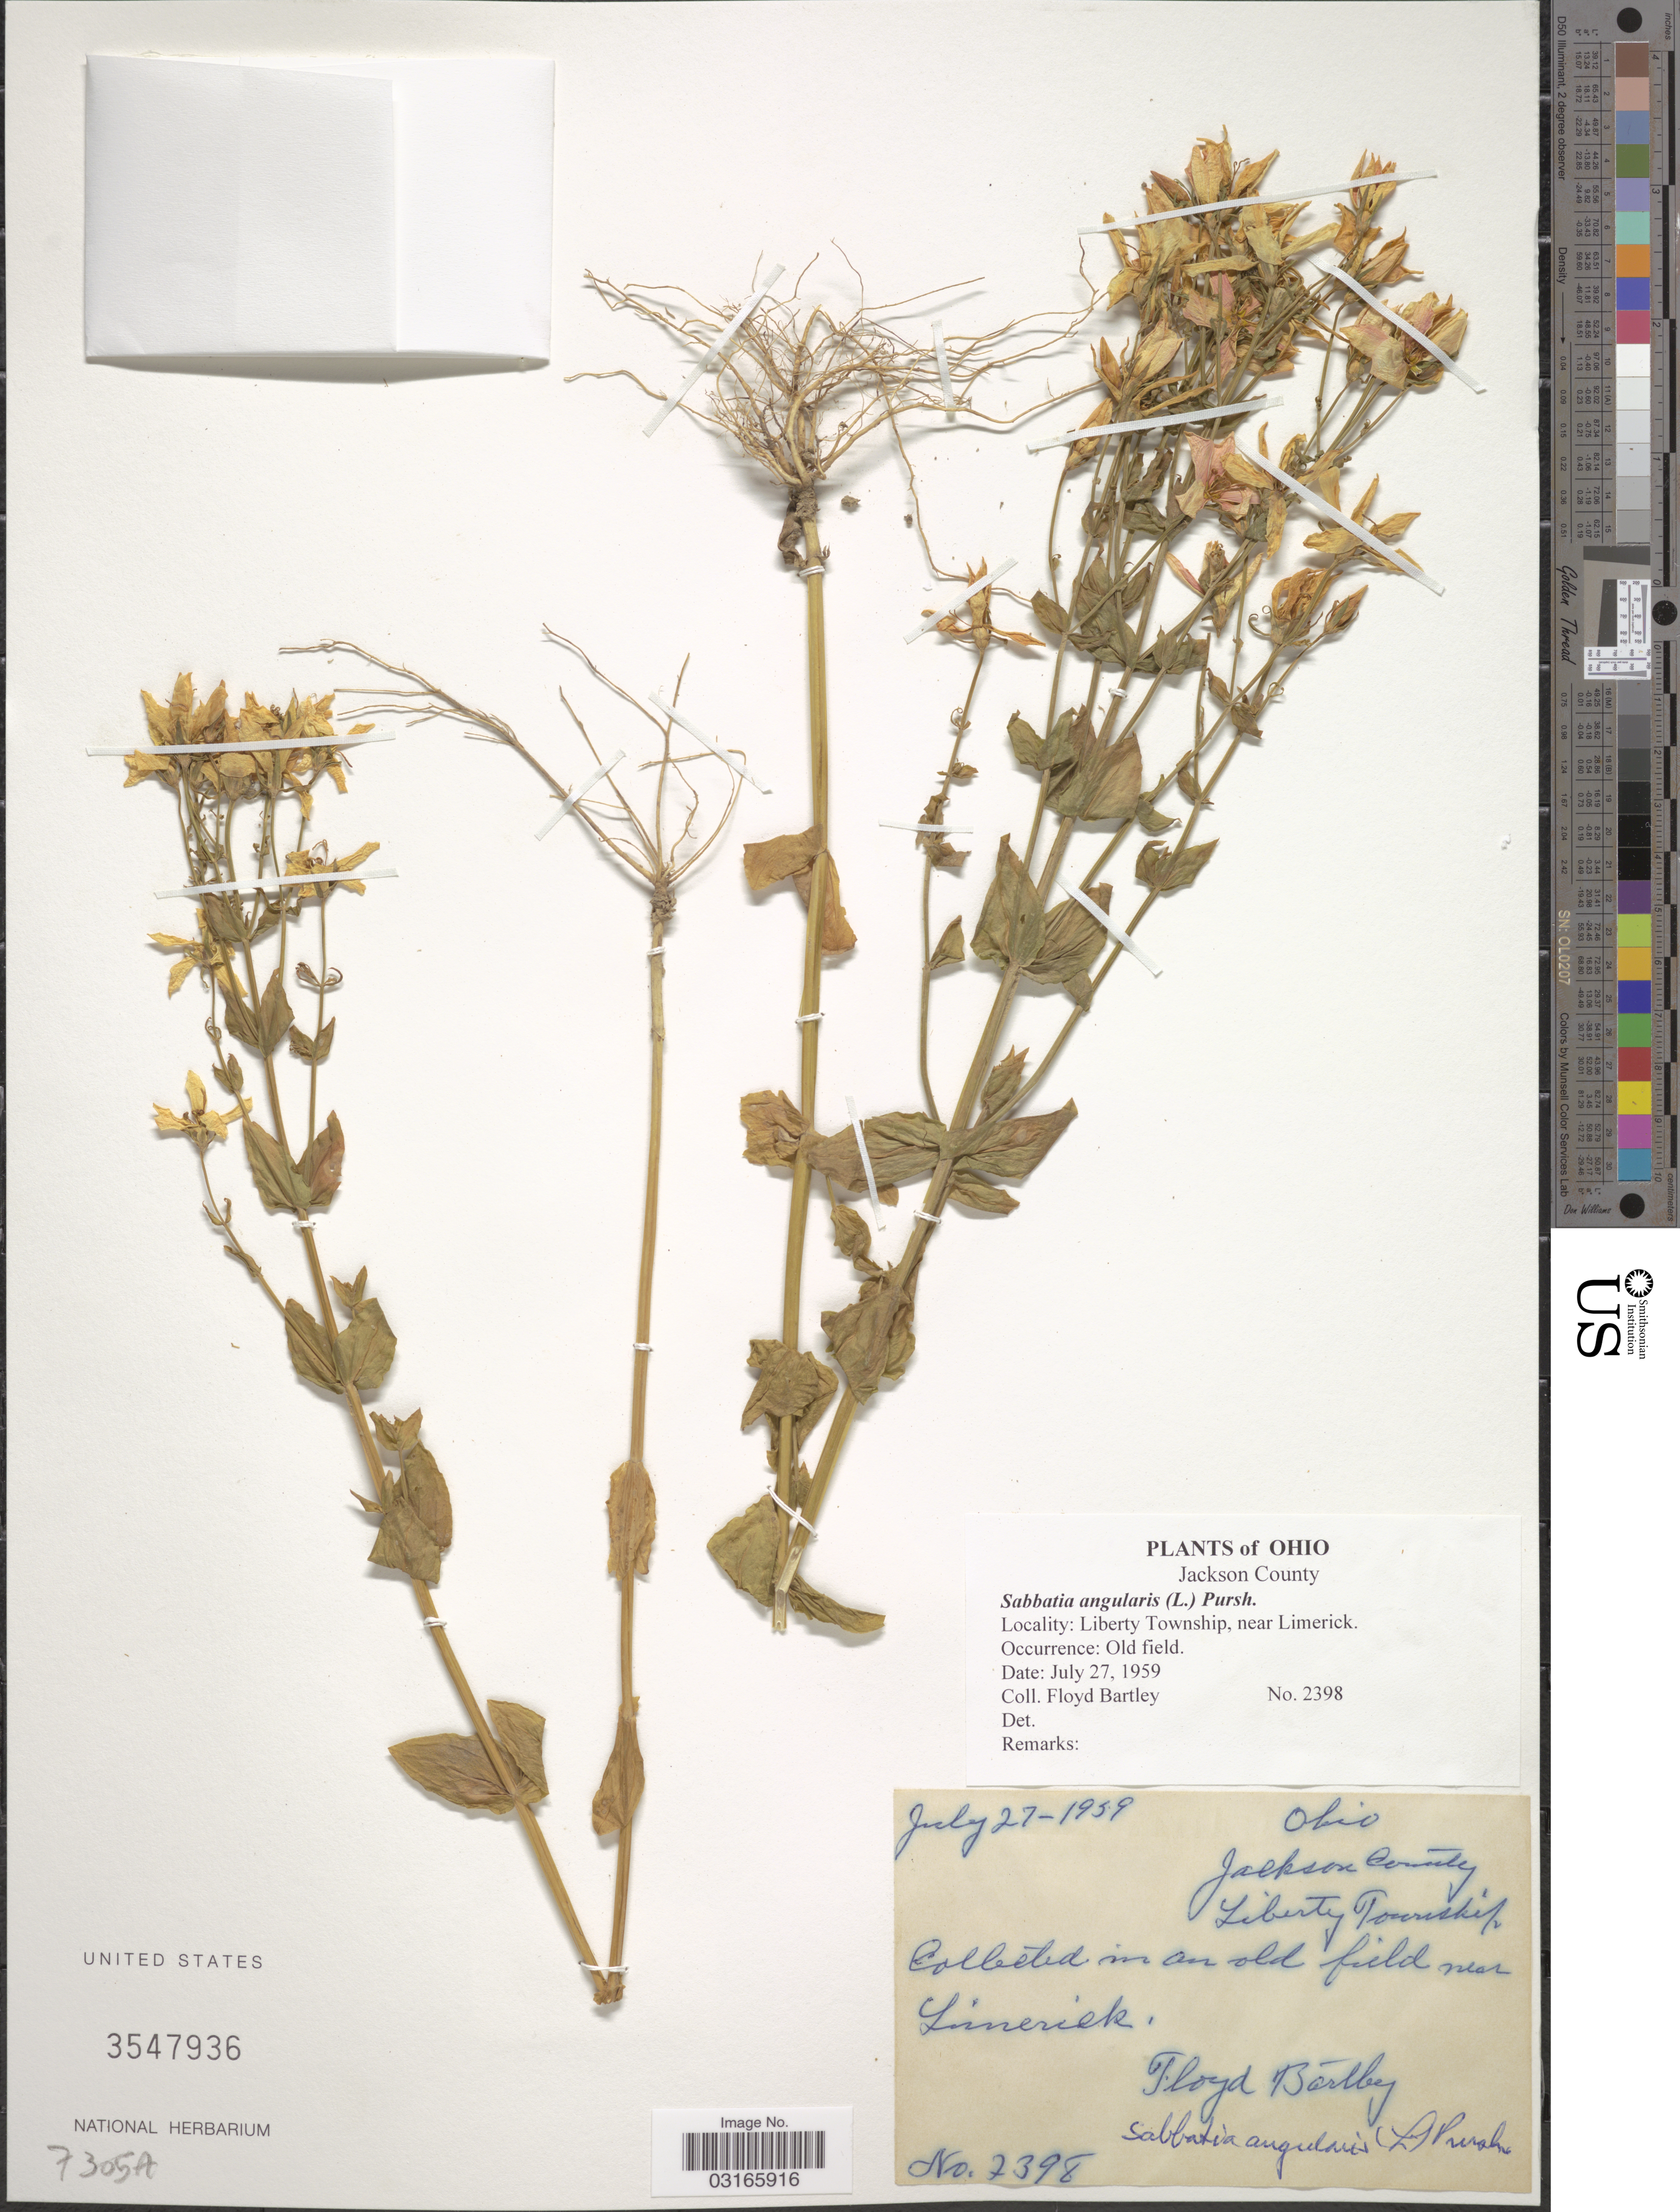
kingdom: Plantae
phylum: Tracheophyta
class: Magnoliopsida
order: Gentianales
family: Gentianaceae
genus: Sabatia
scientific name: Sabatia angularis (L.) Pursh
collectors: F. Bartley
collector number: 7398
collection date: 1959-07-27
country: United States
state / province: Ohio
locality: Ohio, Jackson County, Liberty Township, on old field near Limerick.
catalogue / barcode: US 3547936